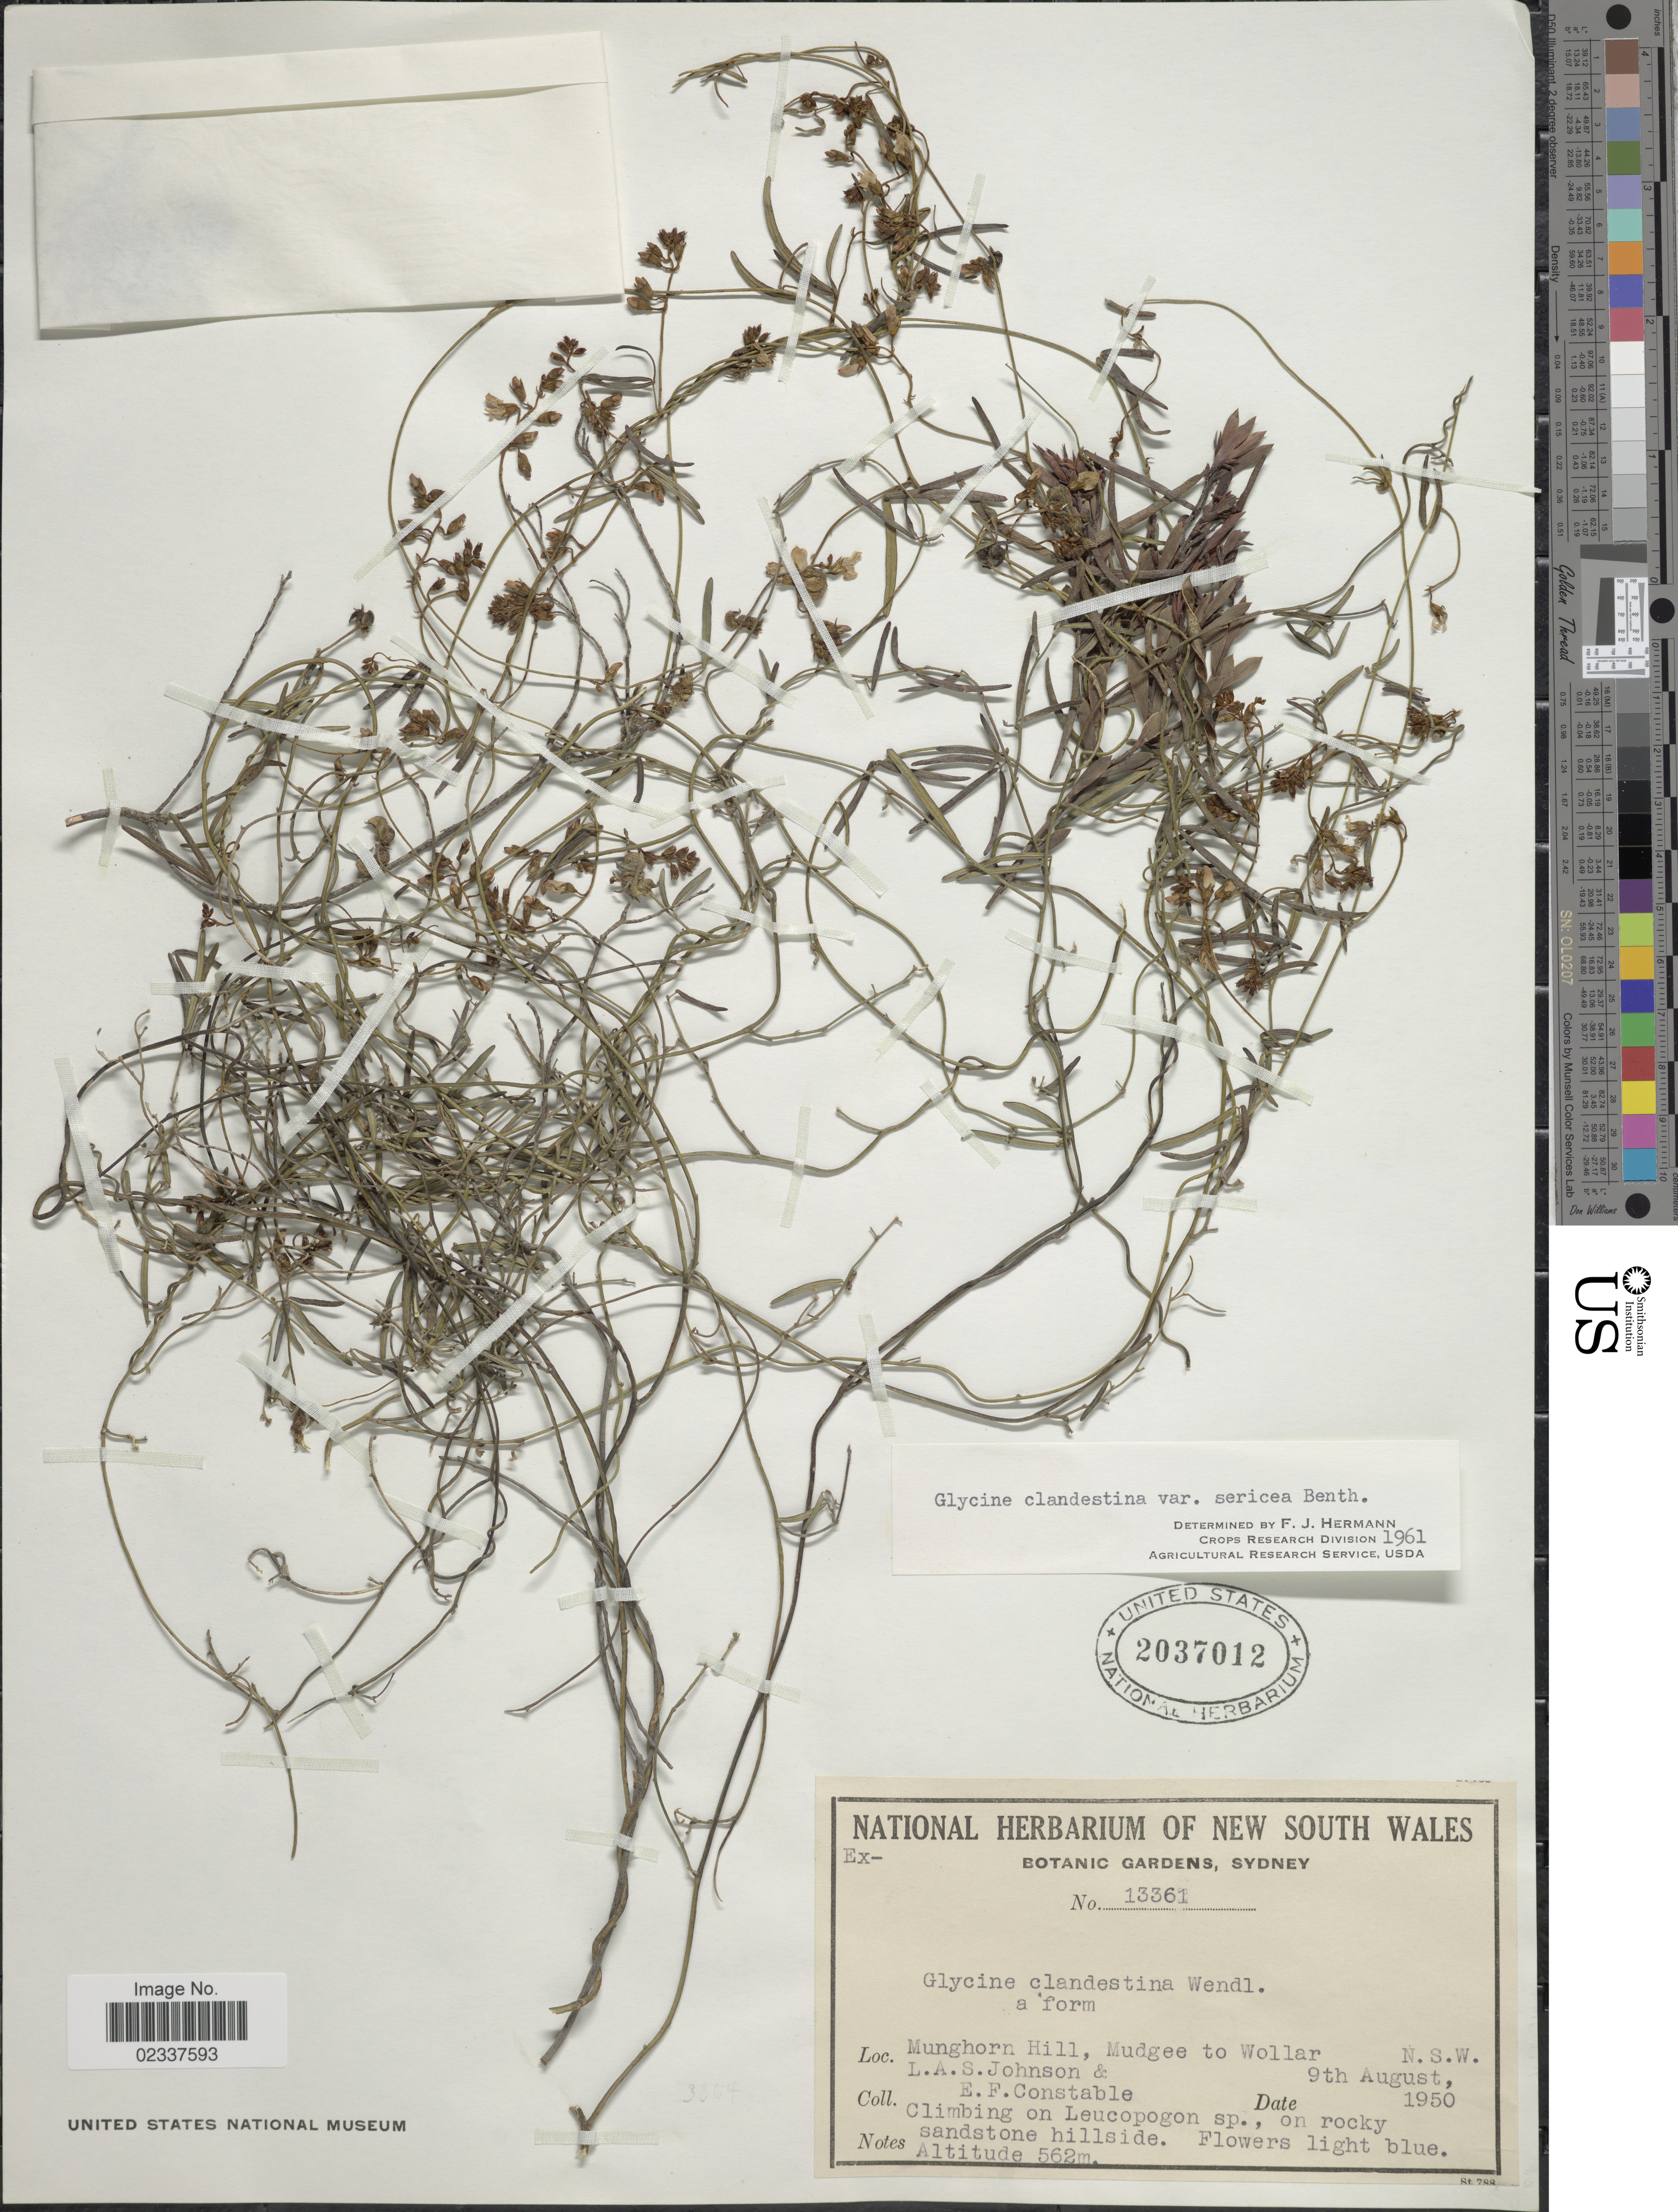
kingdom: Plantae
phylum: Tracheophyta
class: Magnoliopsida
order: Fabales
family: Fabaceae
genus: Glycine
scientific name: Glycine clandestina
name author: J.C. Wendl.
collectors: L. A. S. Johnson & E. F. Constable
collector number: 13361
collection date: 1950-08-09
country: Australia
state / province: New South Wales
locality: Munghorn Hill, Mudgee to Wollar, NSW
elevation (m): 562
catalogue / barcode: US 2037012